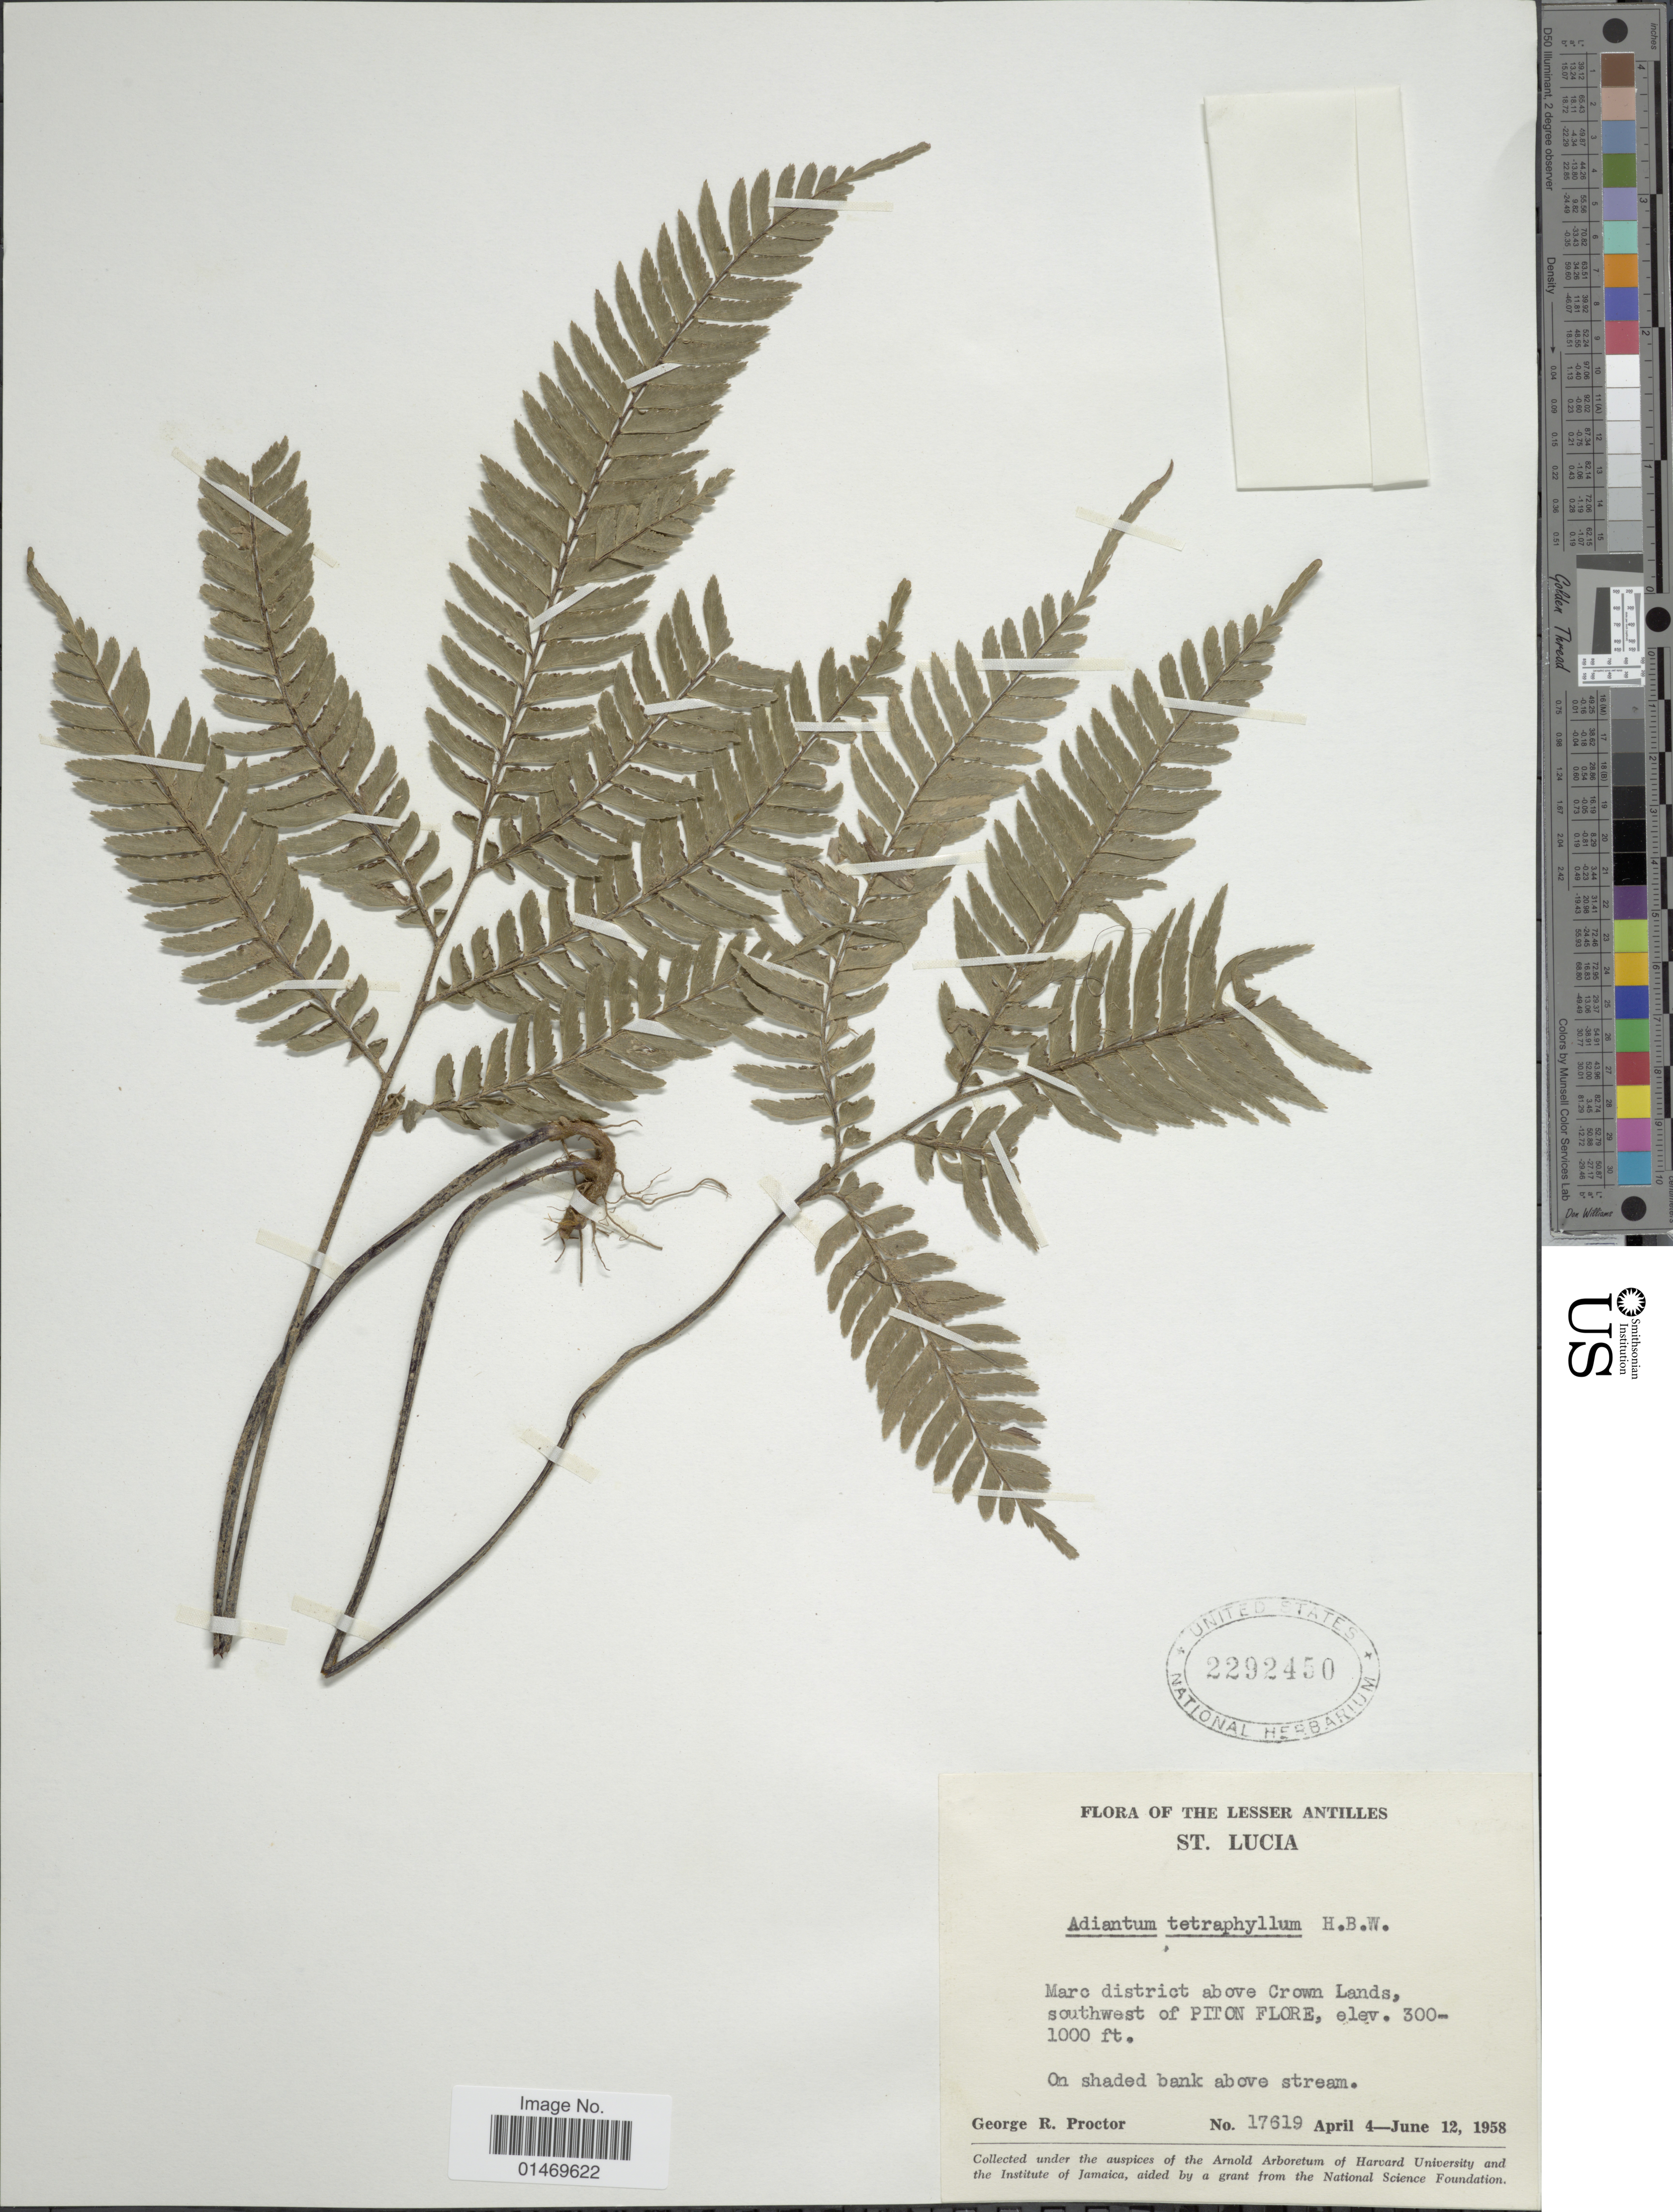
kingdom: Plantae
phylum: Tracheophyta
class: Polypodiopsida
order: Polypodiales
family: Pteridaceae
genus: Adiantum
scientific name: Adiantum tetraphyllum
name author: Humb. & Bonpl. ex Willd.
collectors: G. R. Proctor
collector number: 17619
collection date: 1958-04-04/1958-06-12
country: St. Lucia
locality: Marc district above Crown lands, southwest of Piton Flore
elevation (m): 91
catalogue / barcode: US 2292450